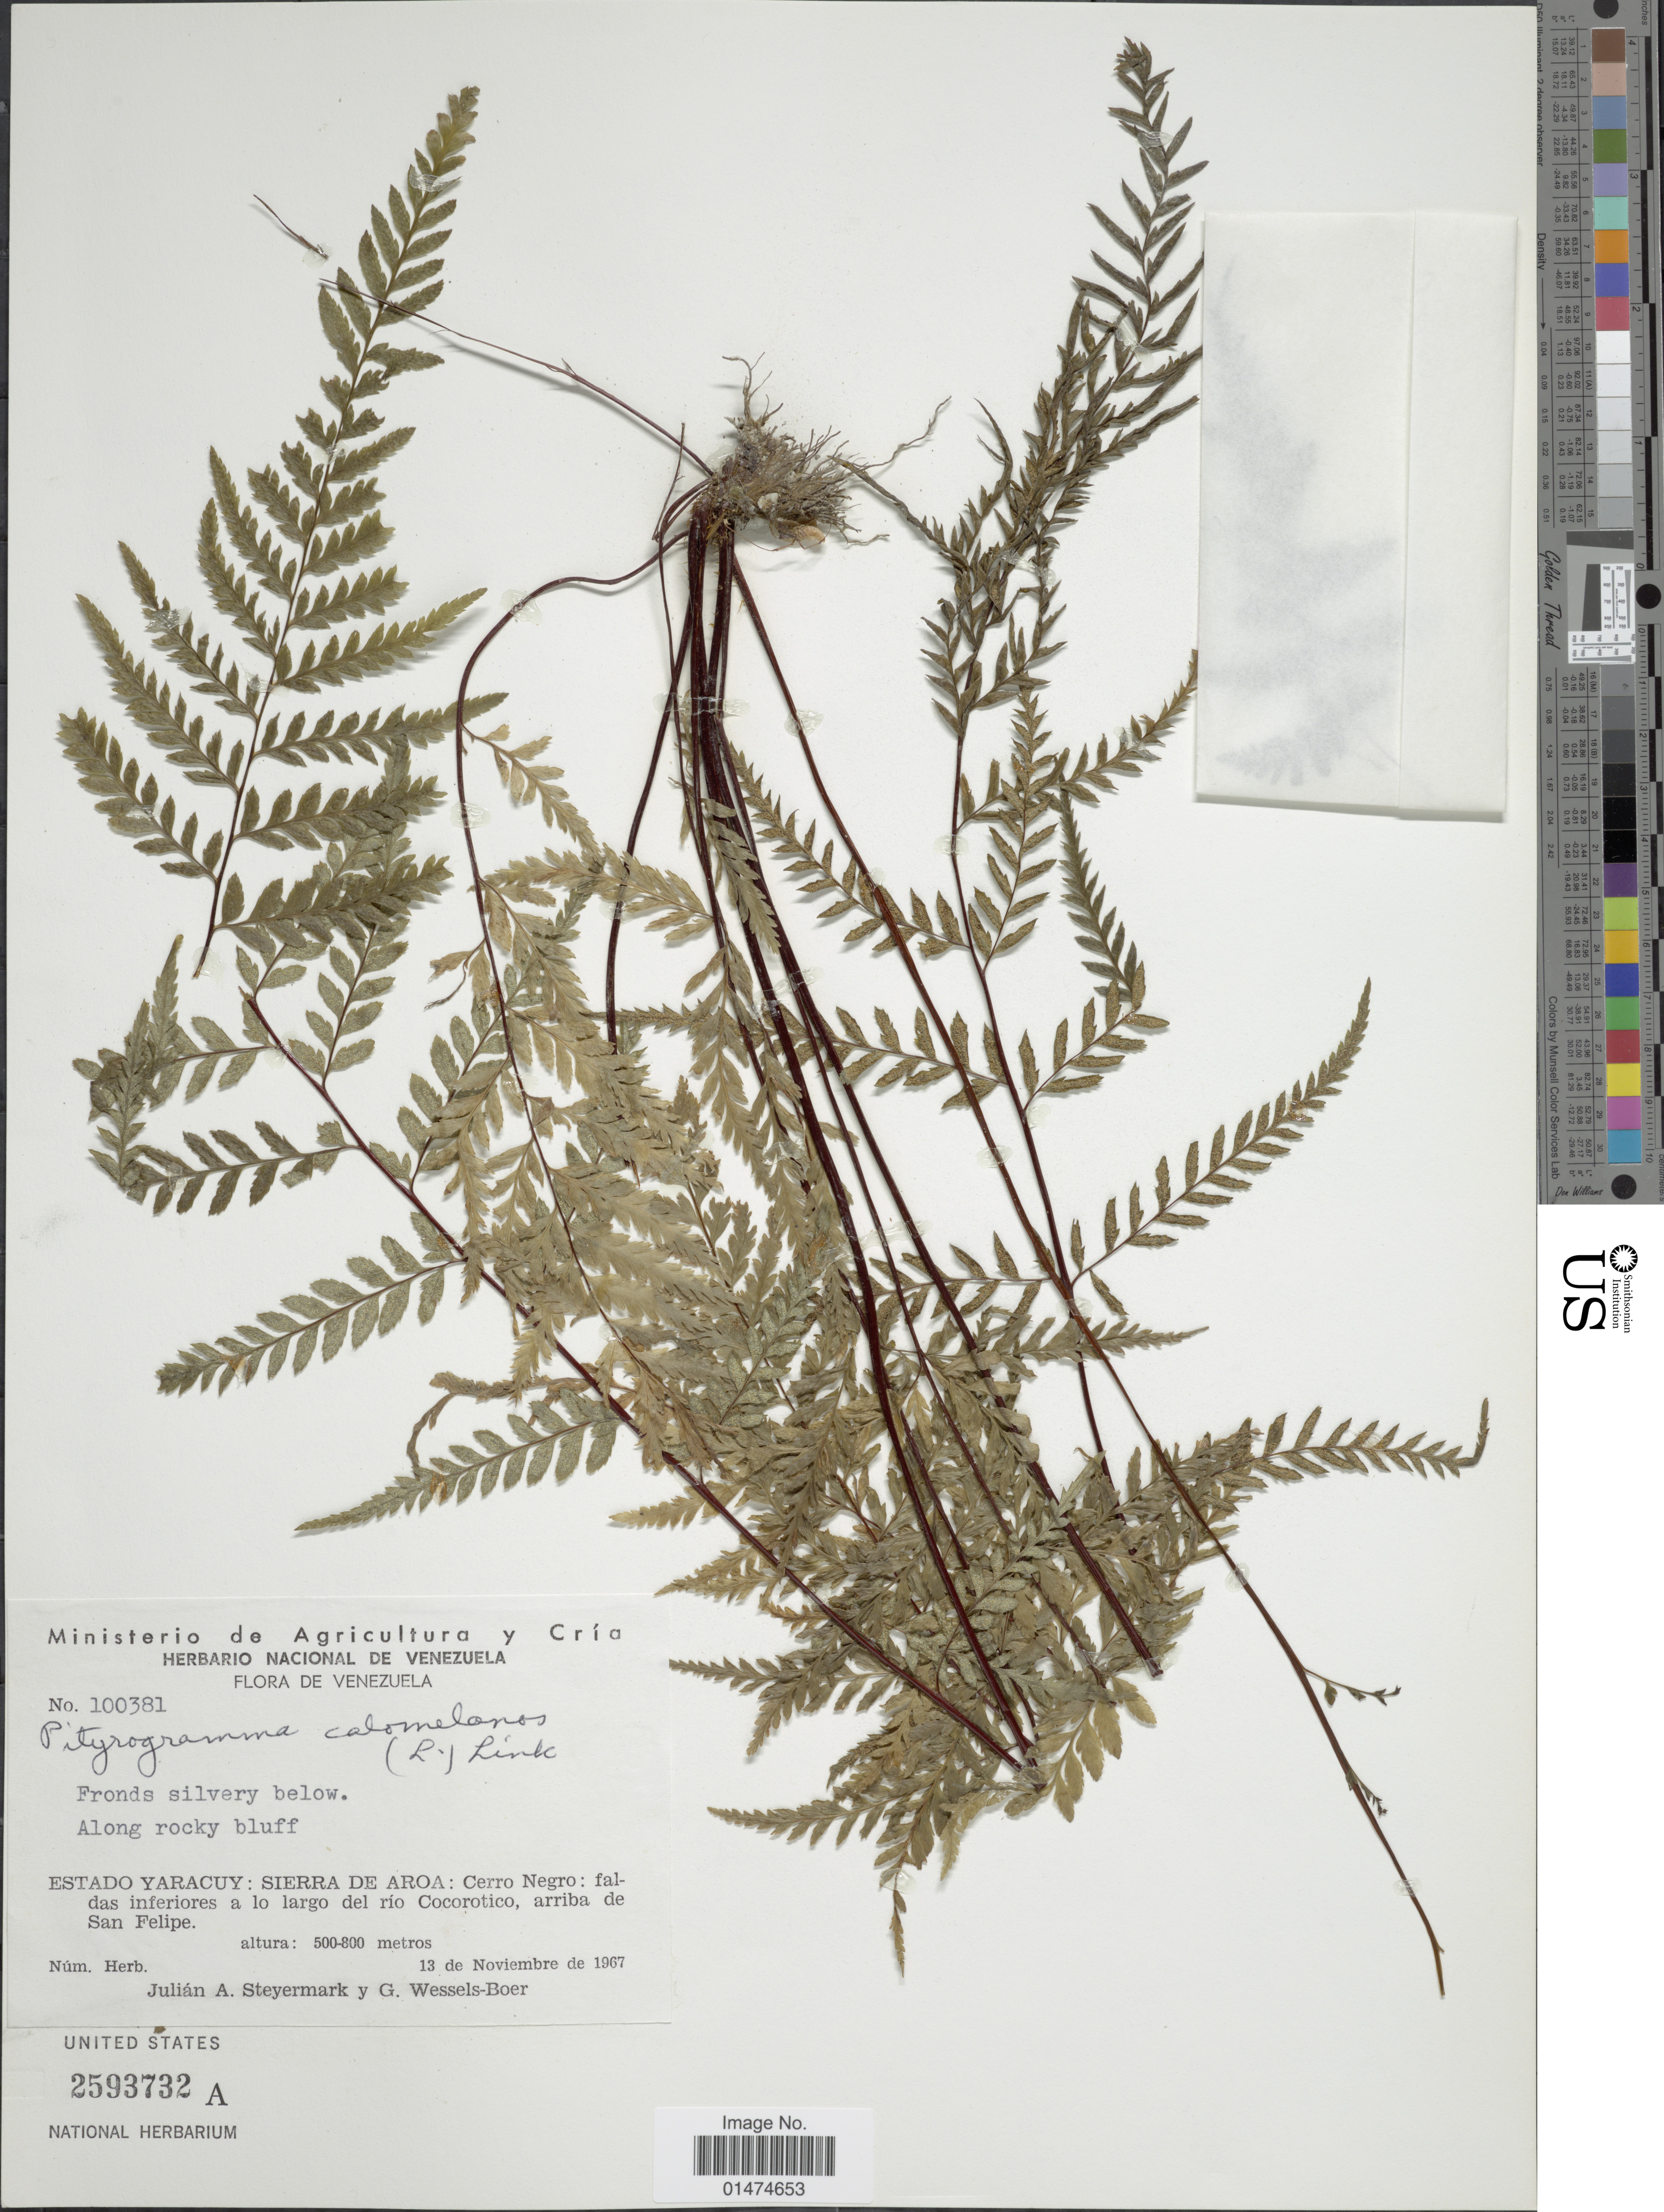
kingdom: Plantae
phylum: Tracheophyta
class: Polypodiopsida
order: Polypodiales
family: Pteridaceae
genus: Pityrogramma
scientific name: Pityrogramma calomelanos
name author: (L.) Link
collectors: J. Steyermark & J. G. Wessels Boer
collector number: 100381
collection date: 1967-11-13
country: Venezuela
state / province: Yaracuy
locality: De Venezuela, Estado Yaracuy: Sierra de Aroa: Cerro Negro: faldas inferiores a lo largo del rio Cocorotico, arriba de San Felipe.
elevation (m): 500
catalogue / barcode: US 2593732A